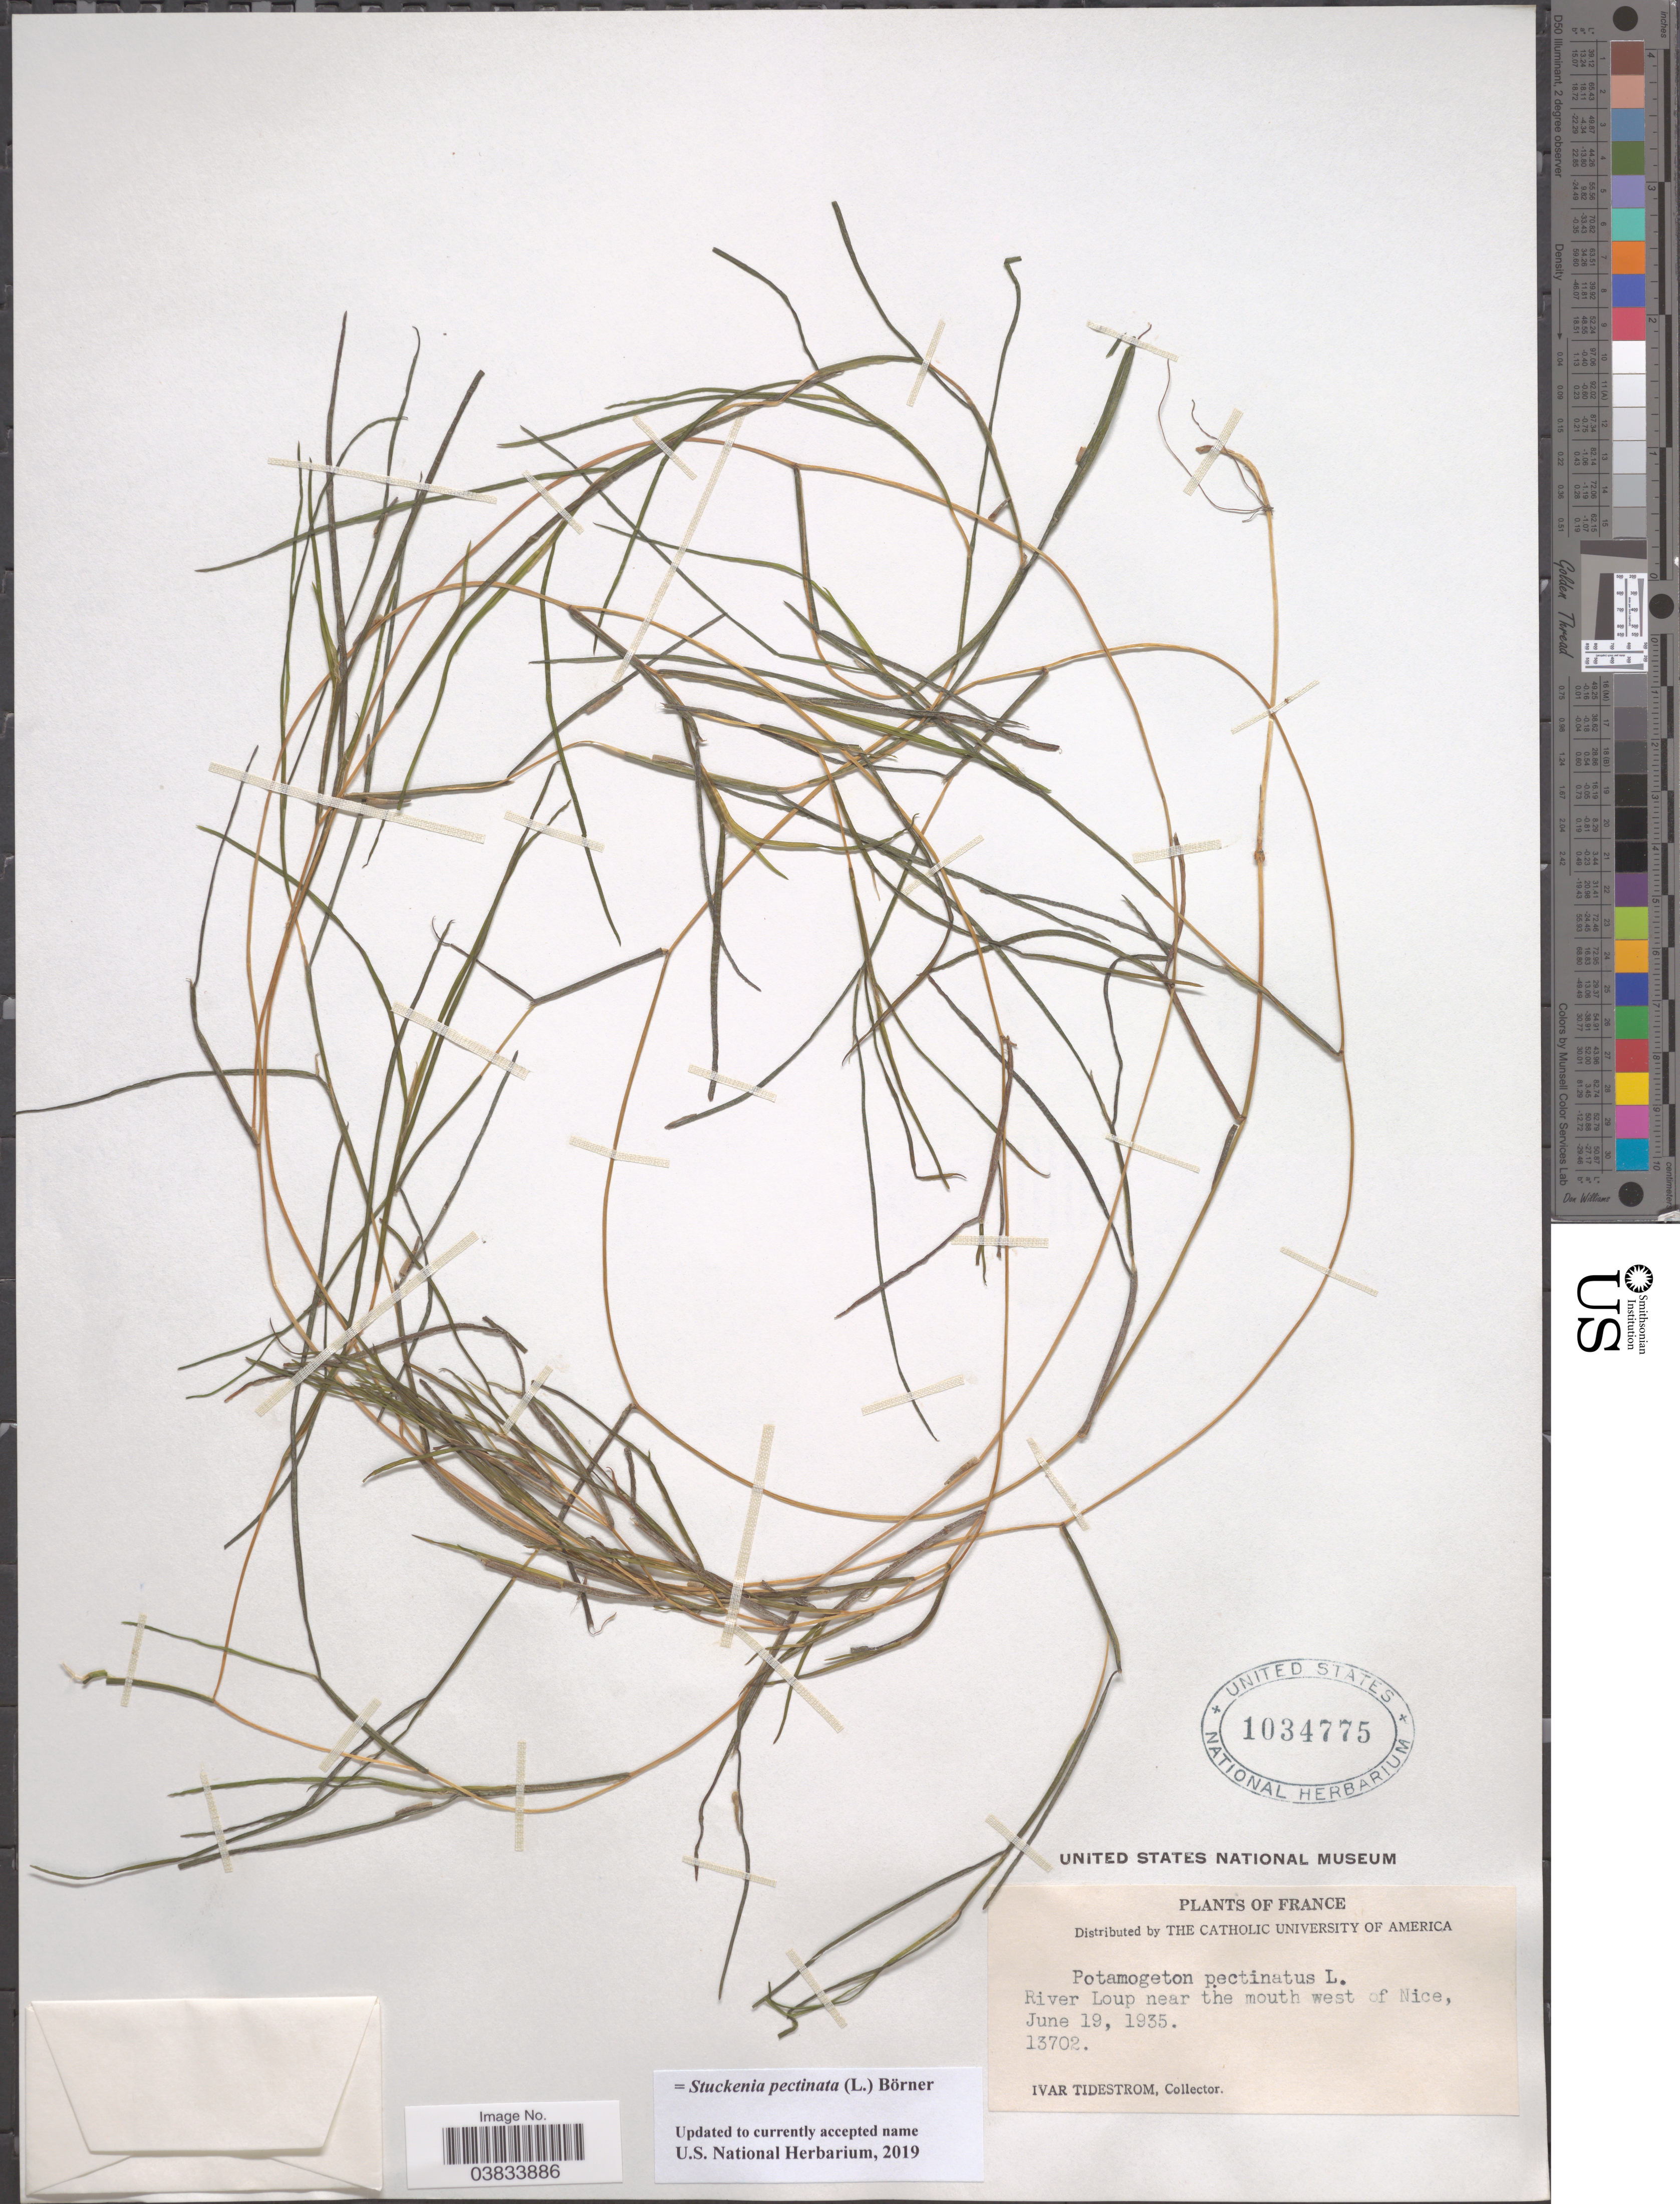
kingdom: Plantae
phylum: Tracheophyta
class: Liliopsida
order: Alismatales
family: Potamogetonaceae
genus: Stuckenia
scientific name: Stuckenia pectinata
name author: (L.) Börner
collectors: I. F. Tidestrom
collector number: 13702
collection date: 1935-06-19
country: France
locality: River Loup near the mouth west of Nice.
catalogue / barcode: US 1034775